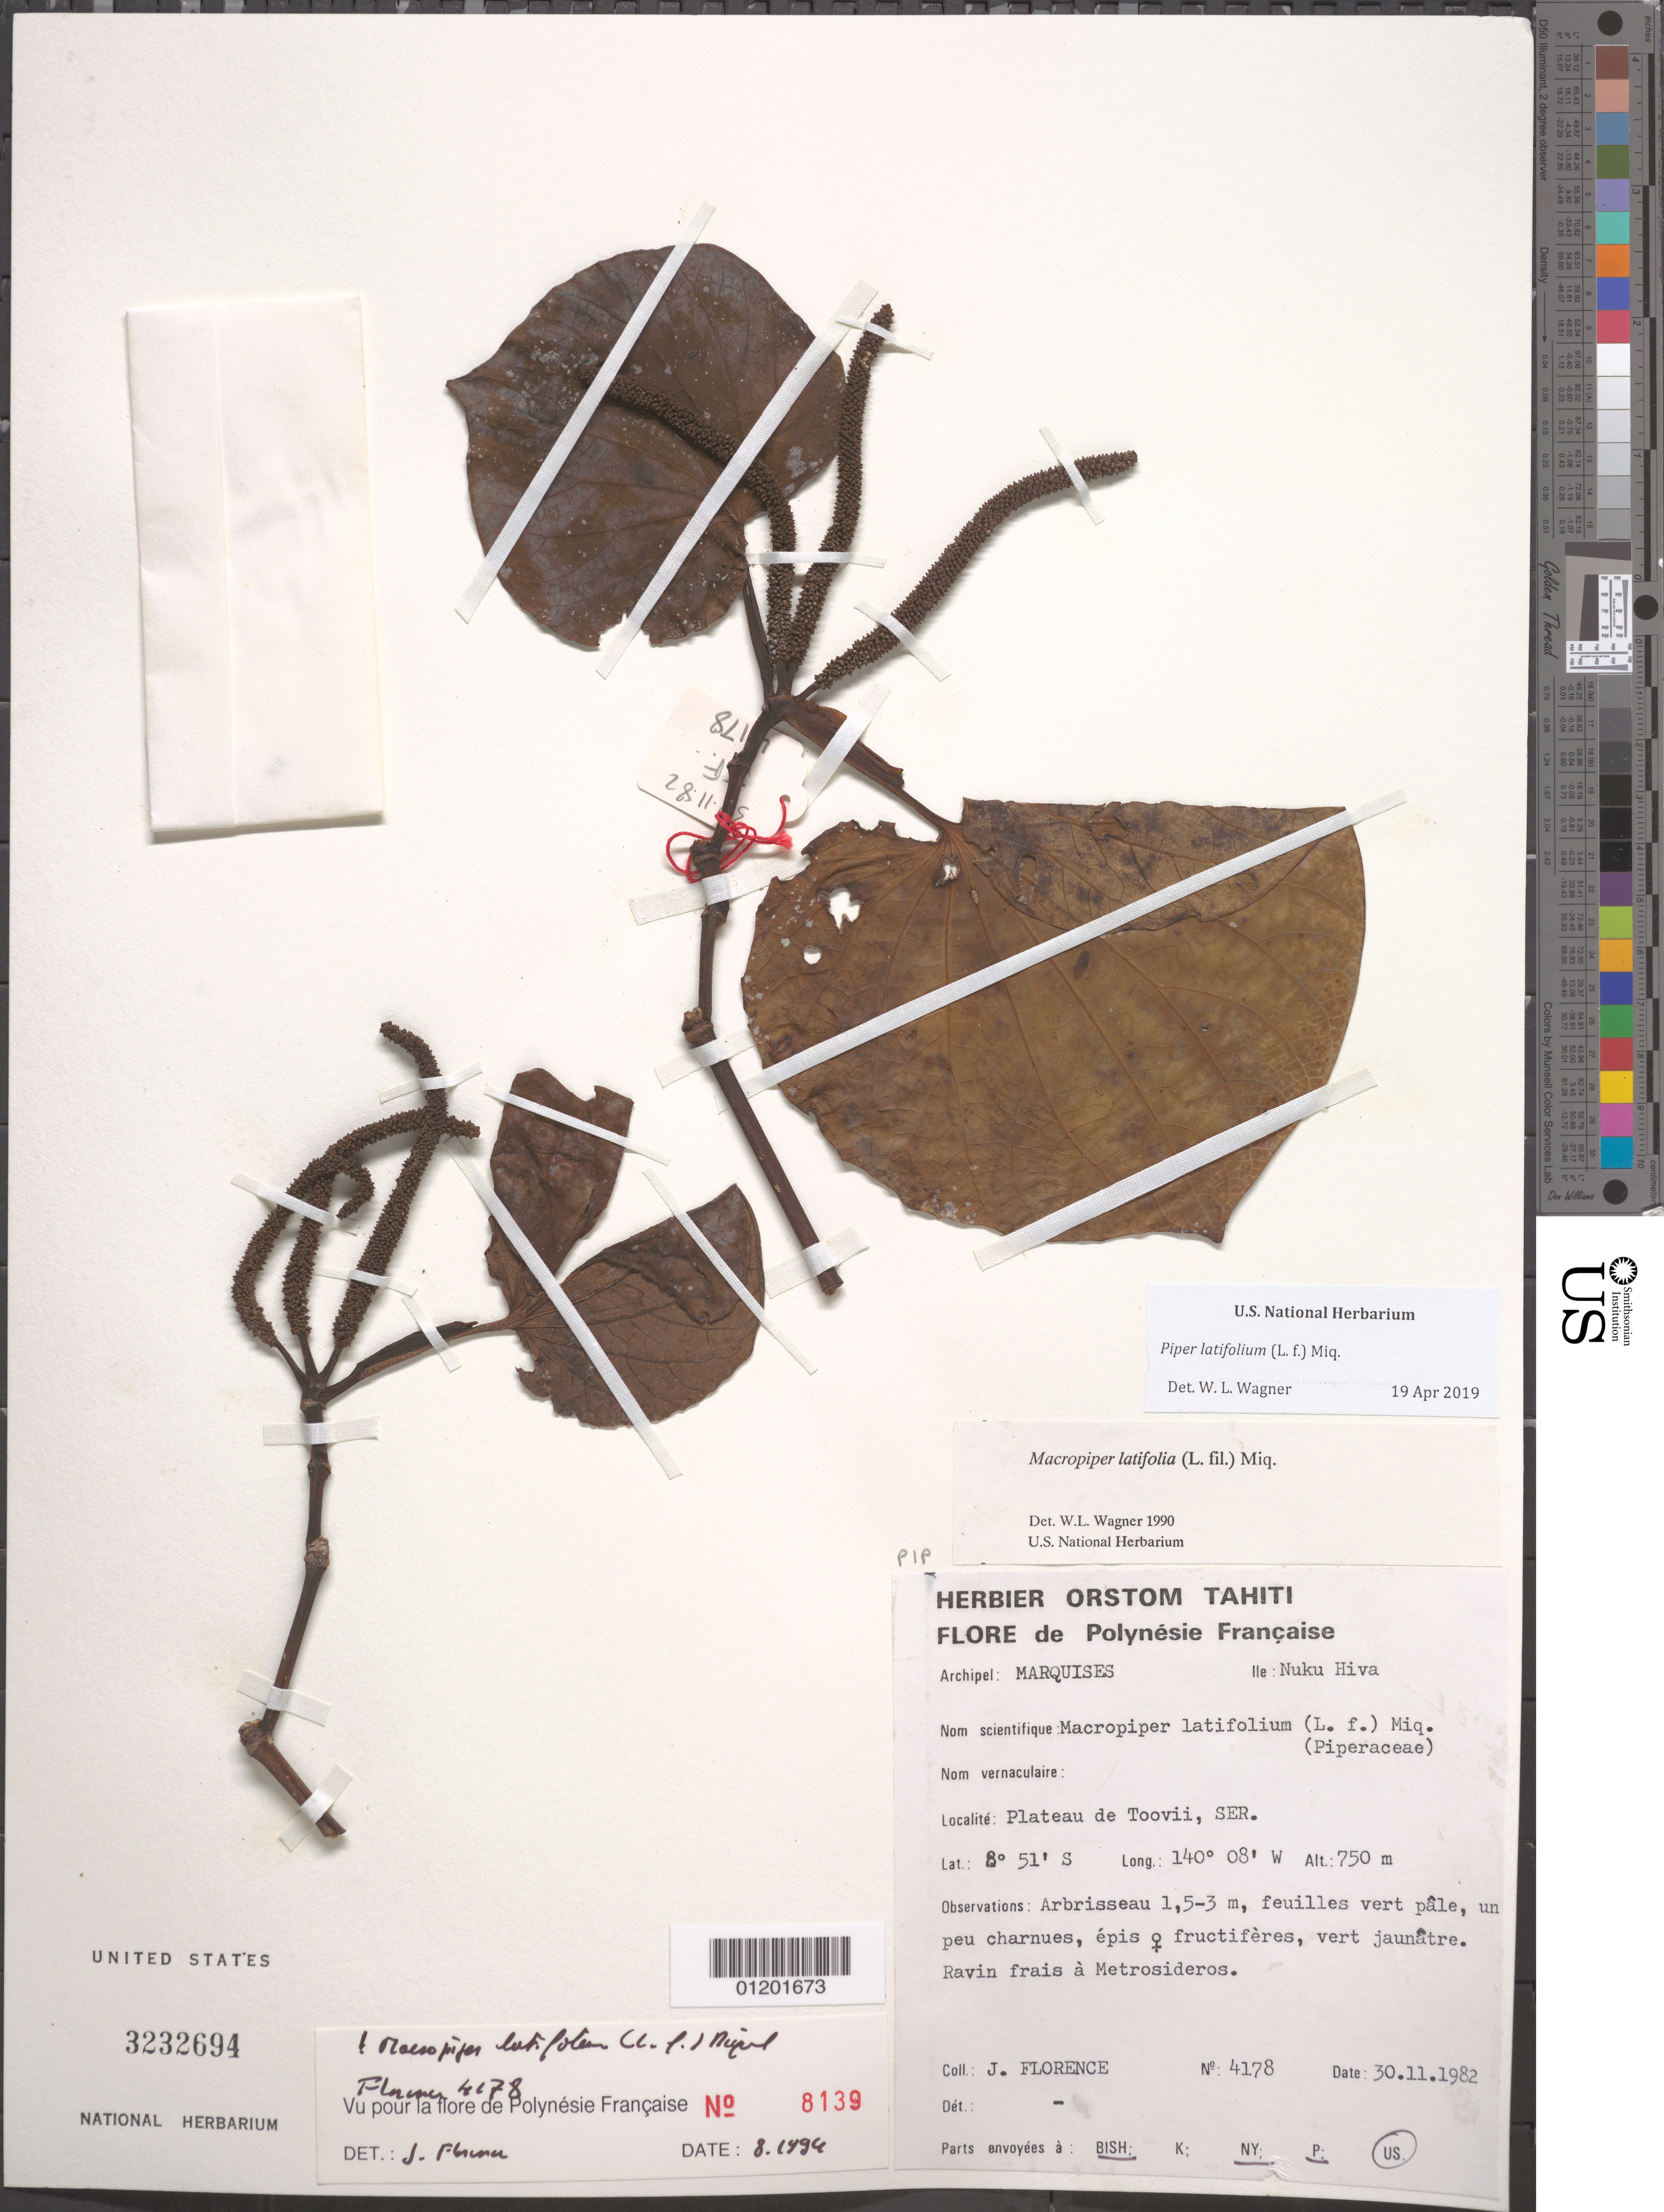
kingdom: Plantae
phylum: Tracheophyta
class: Magnoliopsida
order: Piperales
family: Piperaceae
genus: Piper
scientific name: Piper latifolium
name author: L. f.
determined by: Wagner, W. L., (BOT), Smithsonian Institution - National Museum of Natural History (UNITED STATES)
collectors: J. Florence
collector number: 4178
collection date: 1982-11-30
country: French Polynesia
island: Nuku Hiva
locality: Plateau de Toovii, SER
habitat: Ravin frais à Metrosideros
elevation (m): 750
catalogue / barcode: US 3232694